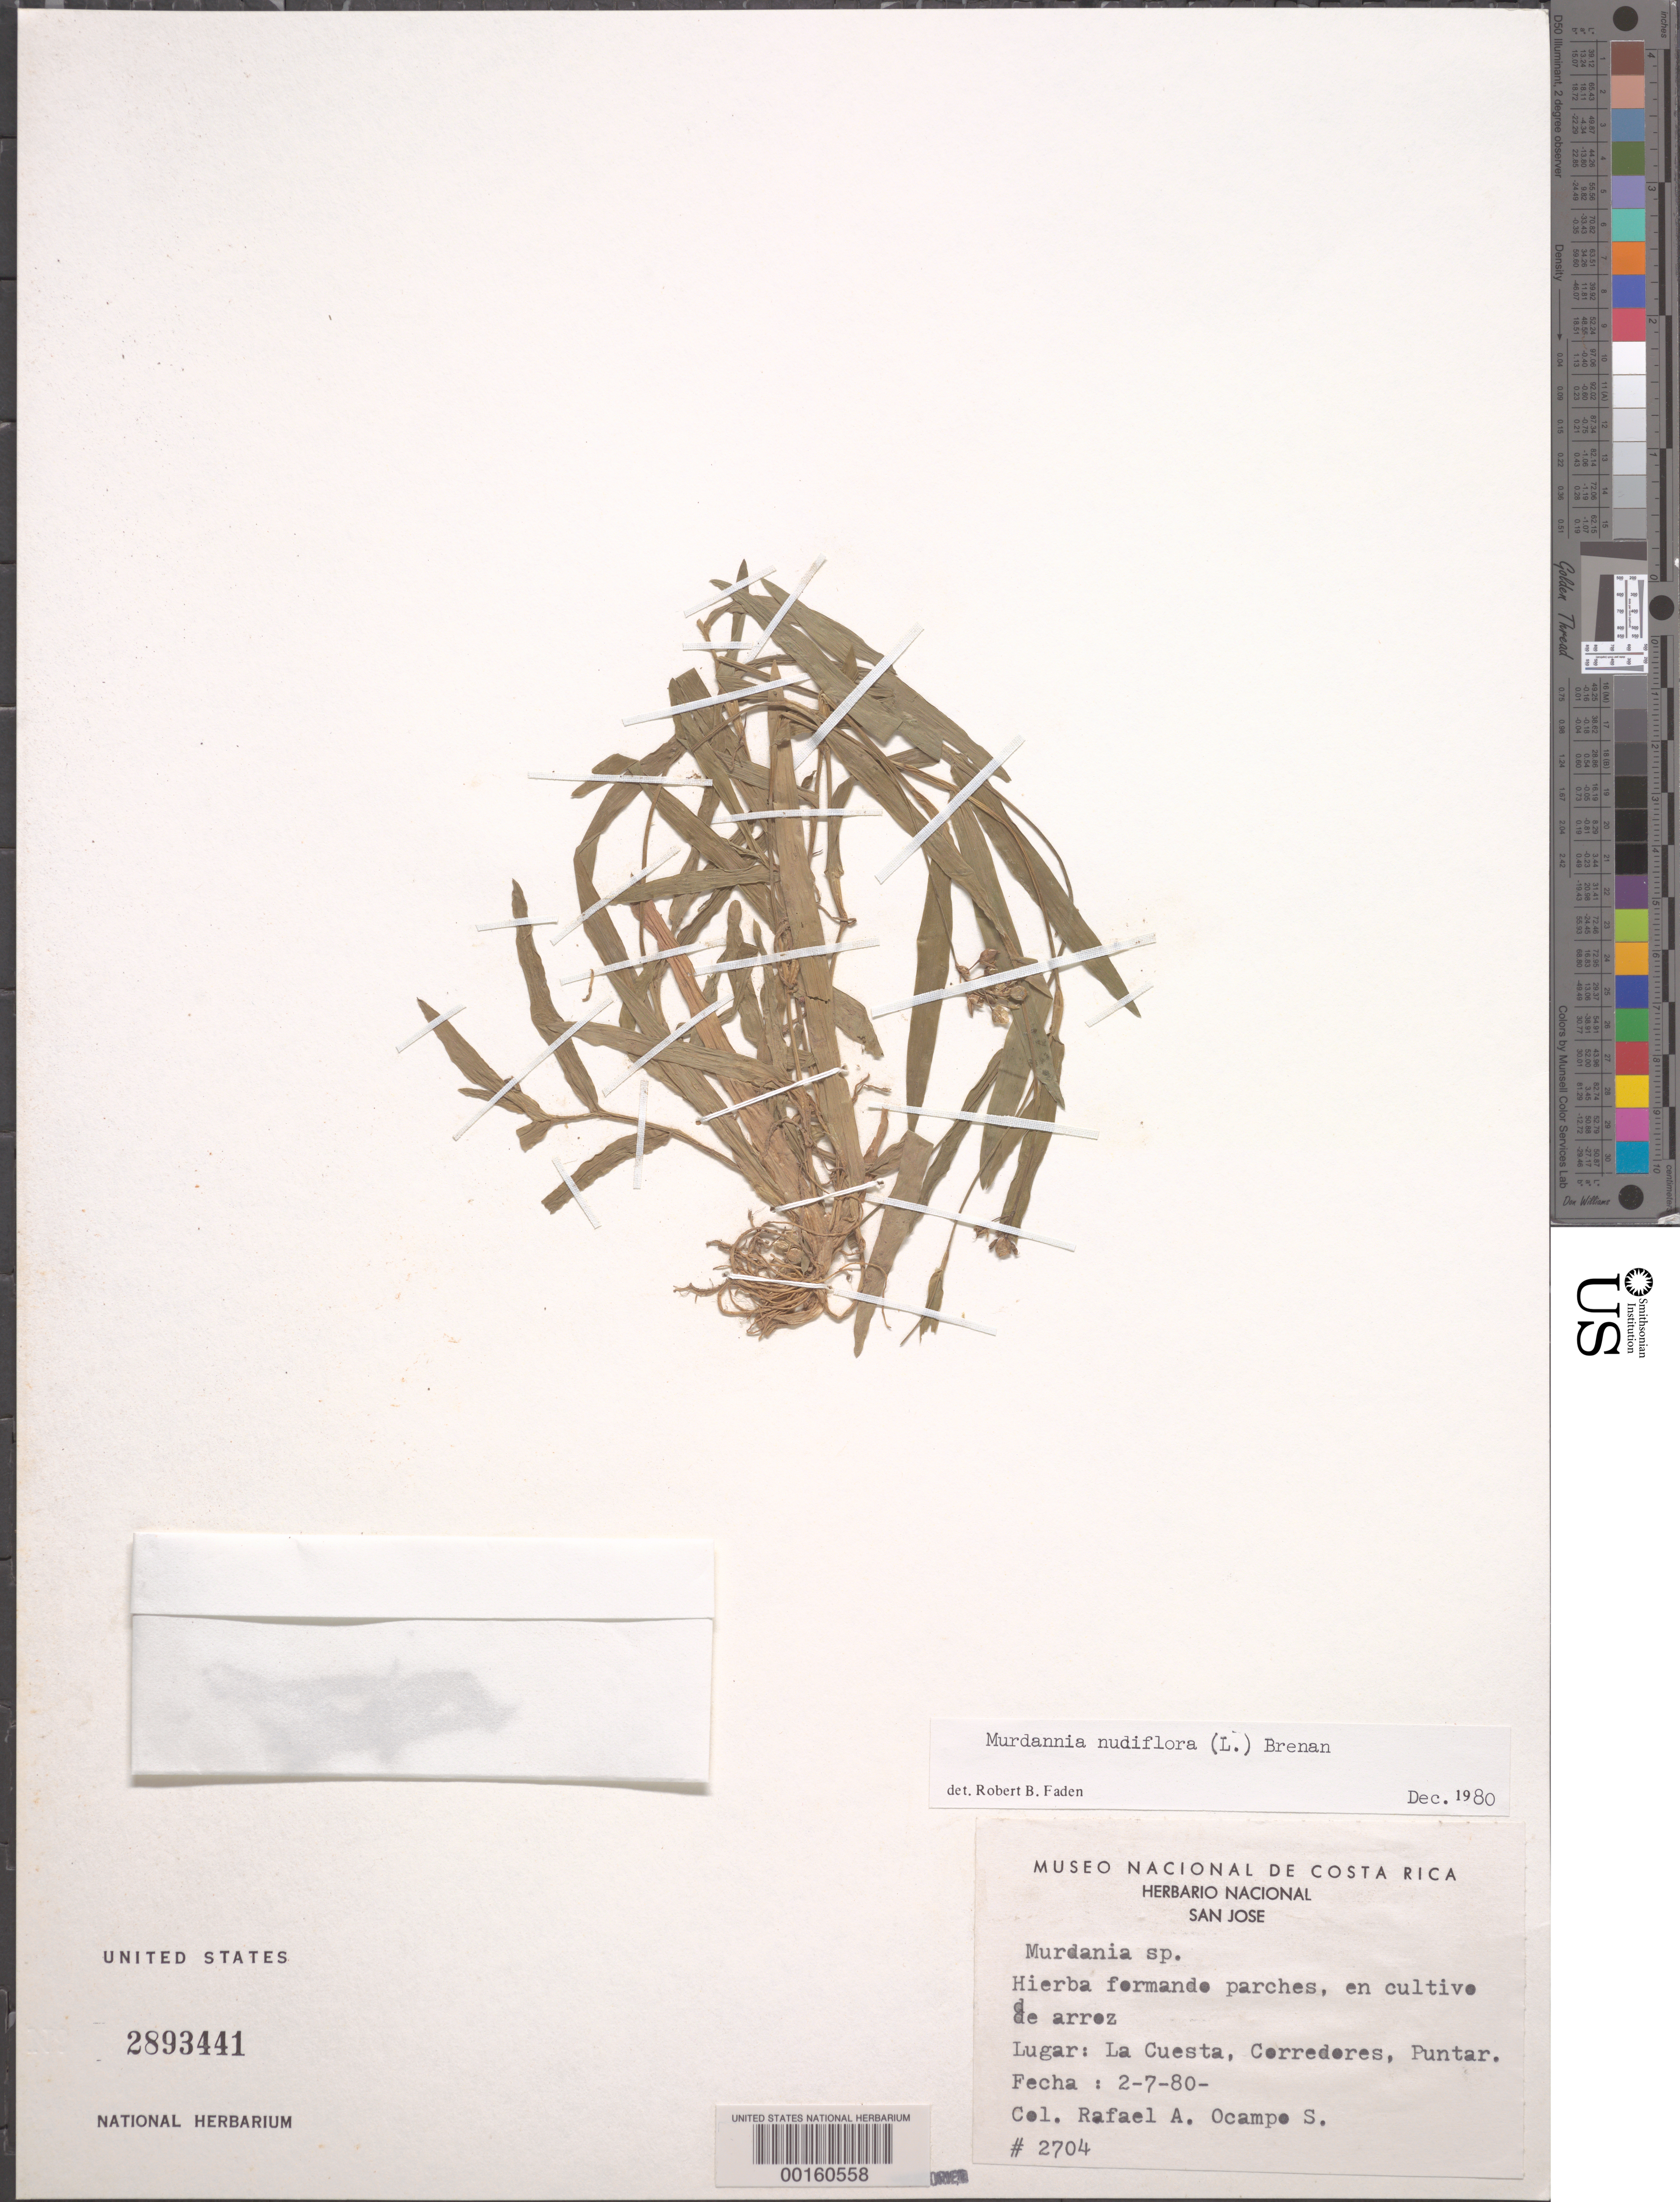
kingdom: Plantae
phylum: Tracheophyta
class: Liliopsida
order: Commelinales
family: Commelinaceae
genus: Murdannia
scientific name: Murdannia nudiflora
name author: (L.) Brenan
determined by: Faden, Robert B., (US), Smithsonian Institution - National Museum of Natural History (UNITED STATES)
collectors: R. Ocampo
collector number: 2704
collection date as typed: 02 Jul 1980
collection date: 1980-07-02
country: Costa Rica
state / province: Puntarenas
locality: Lugar: la cuesta, correfores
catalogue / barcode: US 2893441